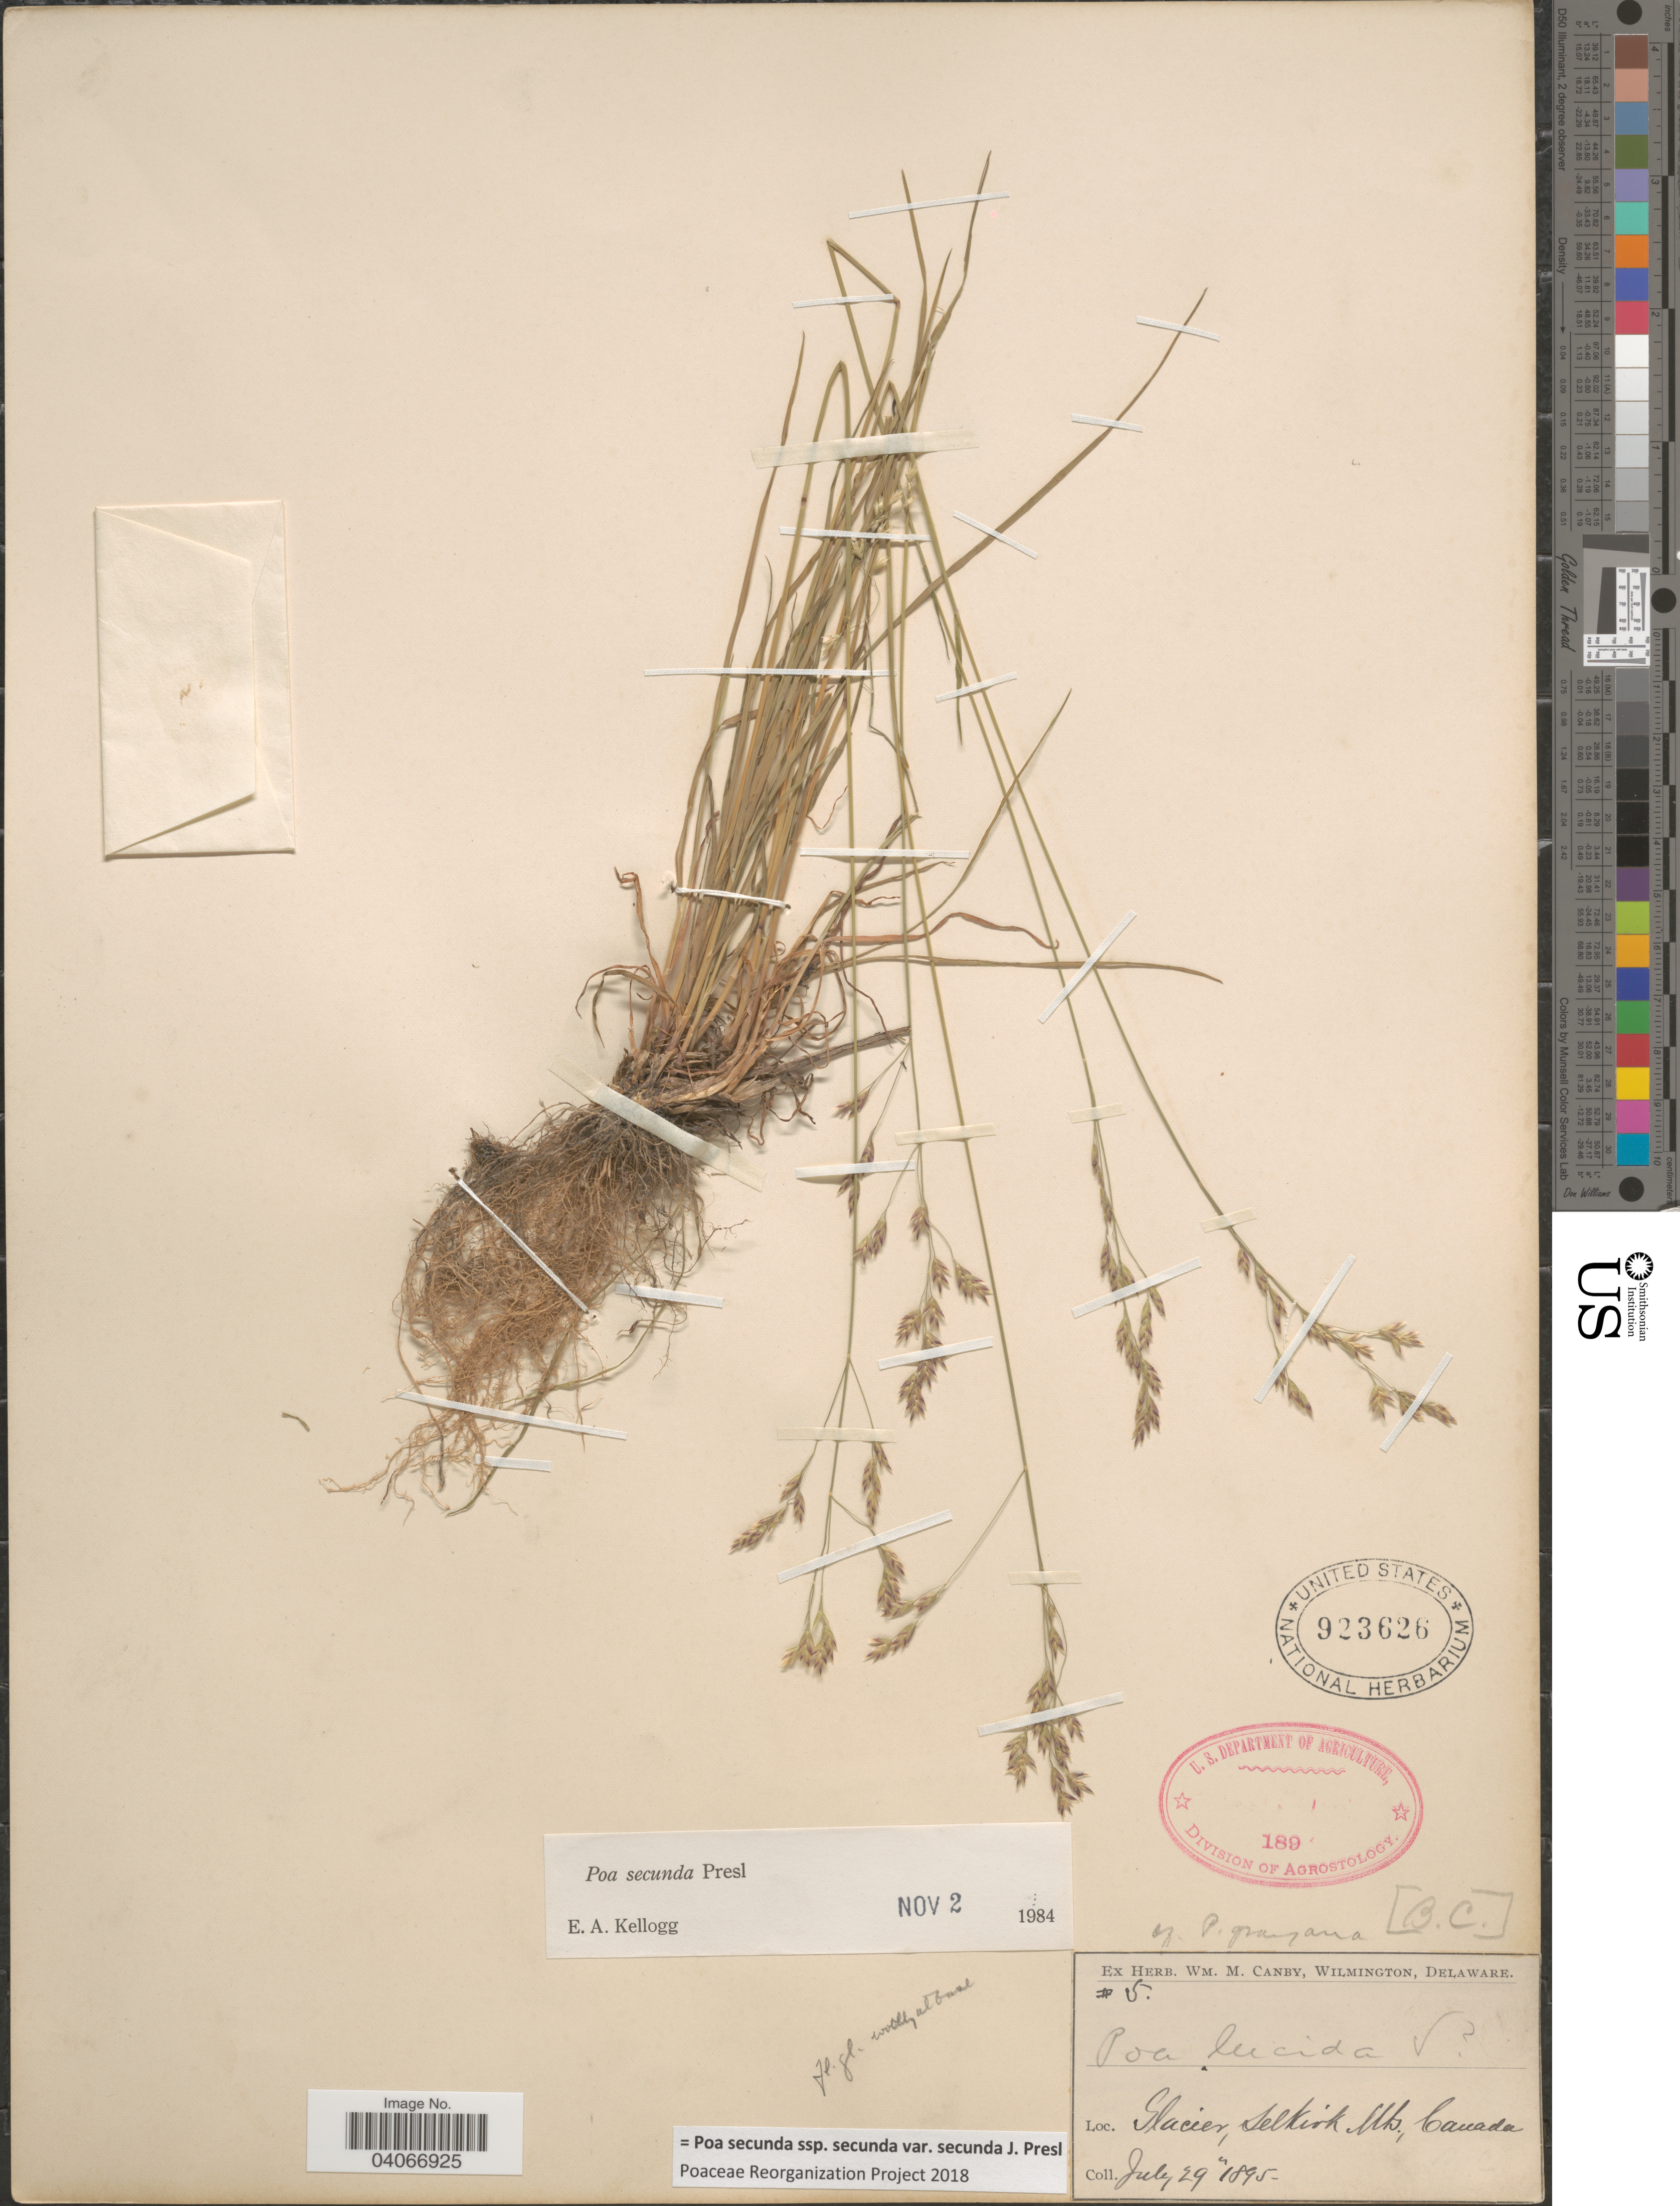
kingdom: Plantae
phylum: Tracheophyta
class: Liliopsida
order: Poales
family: Poaceae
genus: Poa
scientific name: Poa secunda subsp. secunda var. secunda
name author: J. Presl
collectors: W. Canby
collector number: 5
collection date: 1895-07-29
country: Canada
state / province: British Columbia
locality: Glacier, Selkirk Mts.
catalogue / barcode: US 923626